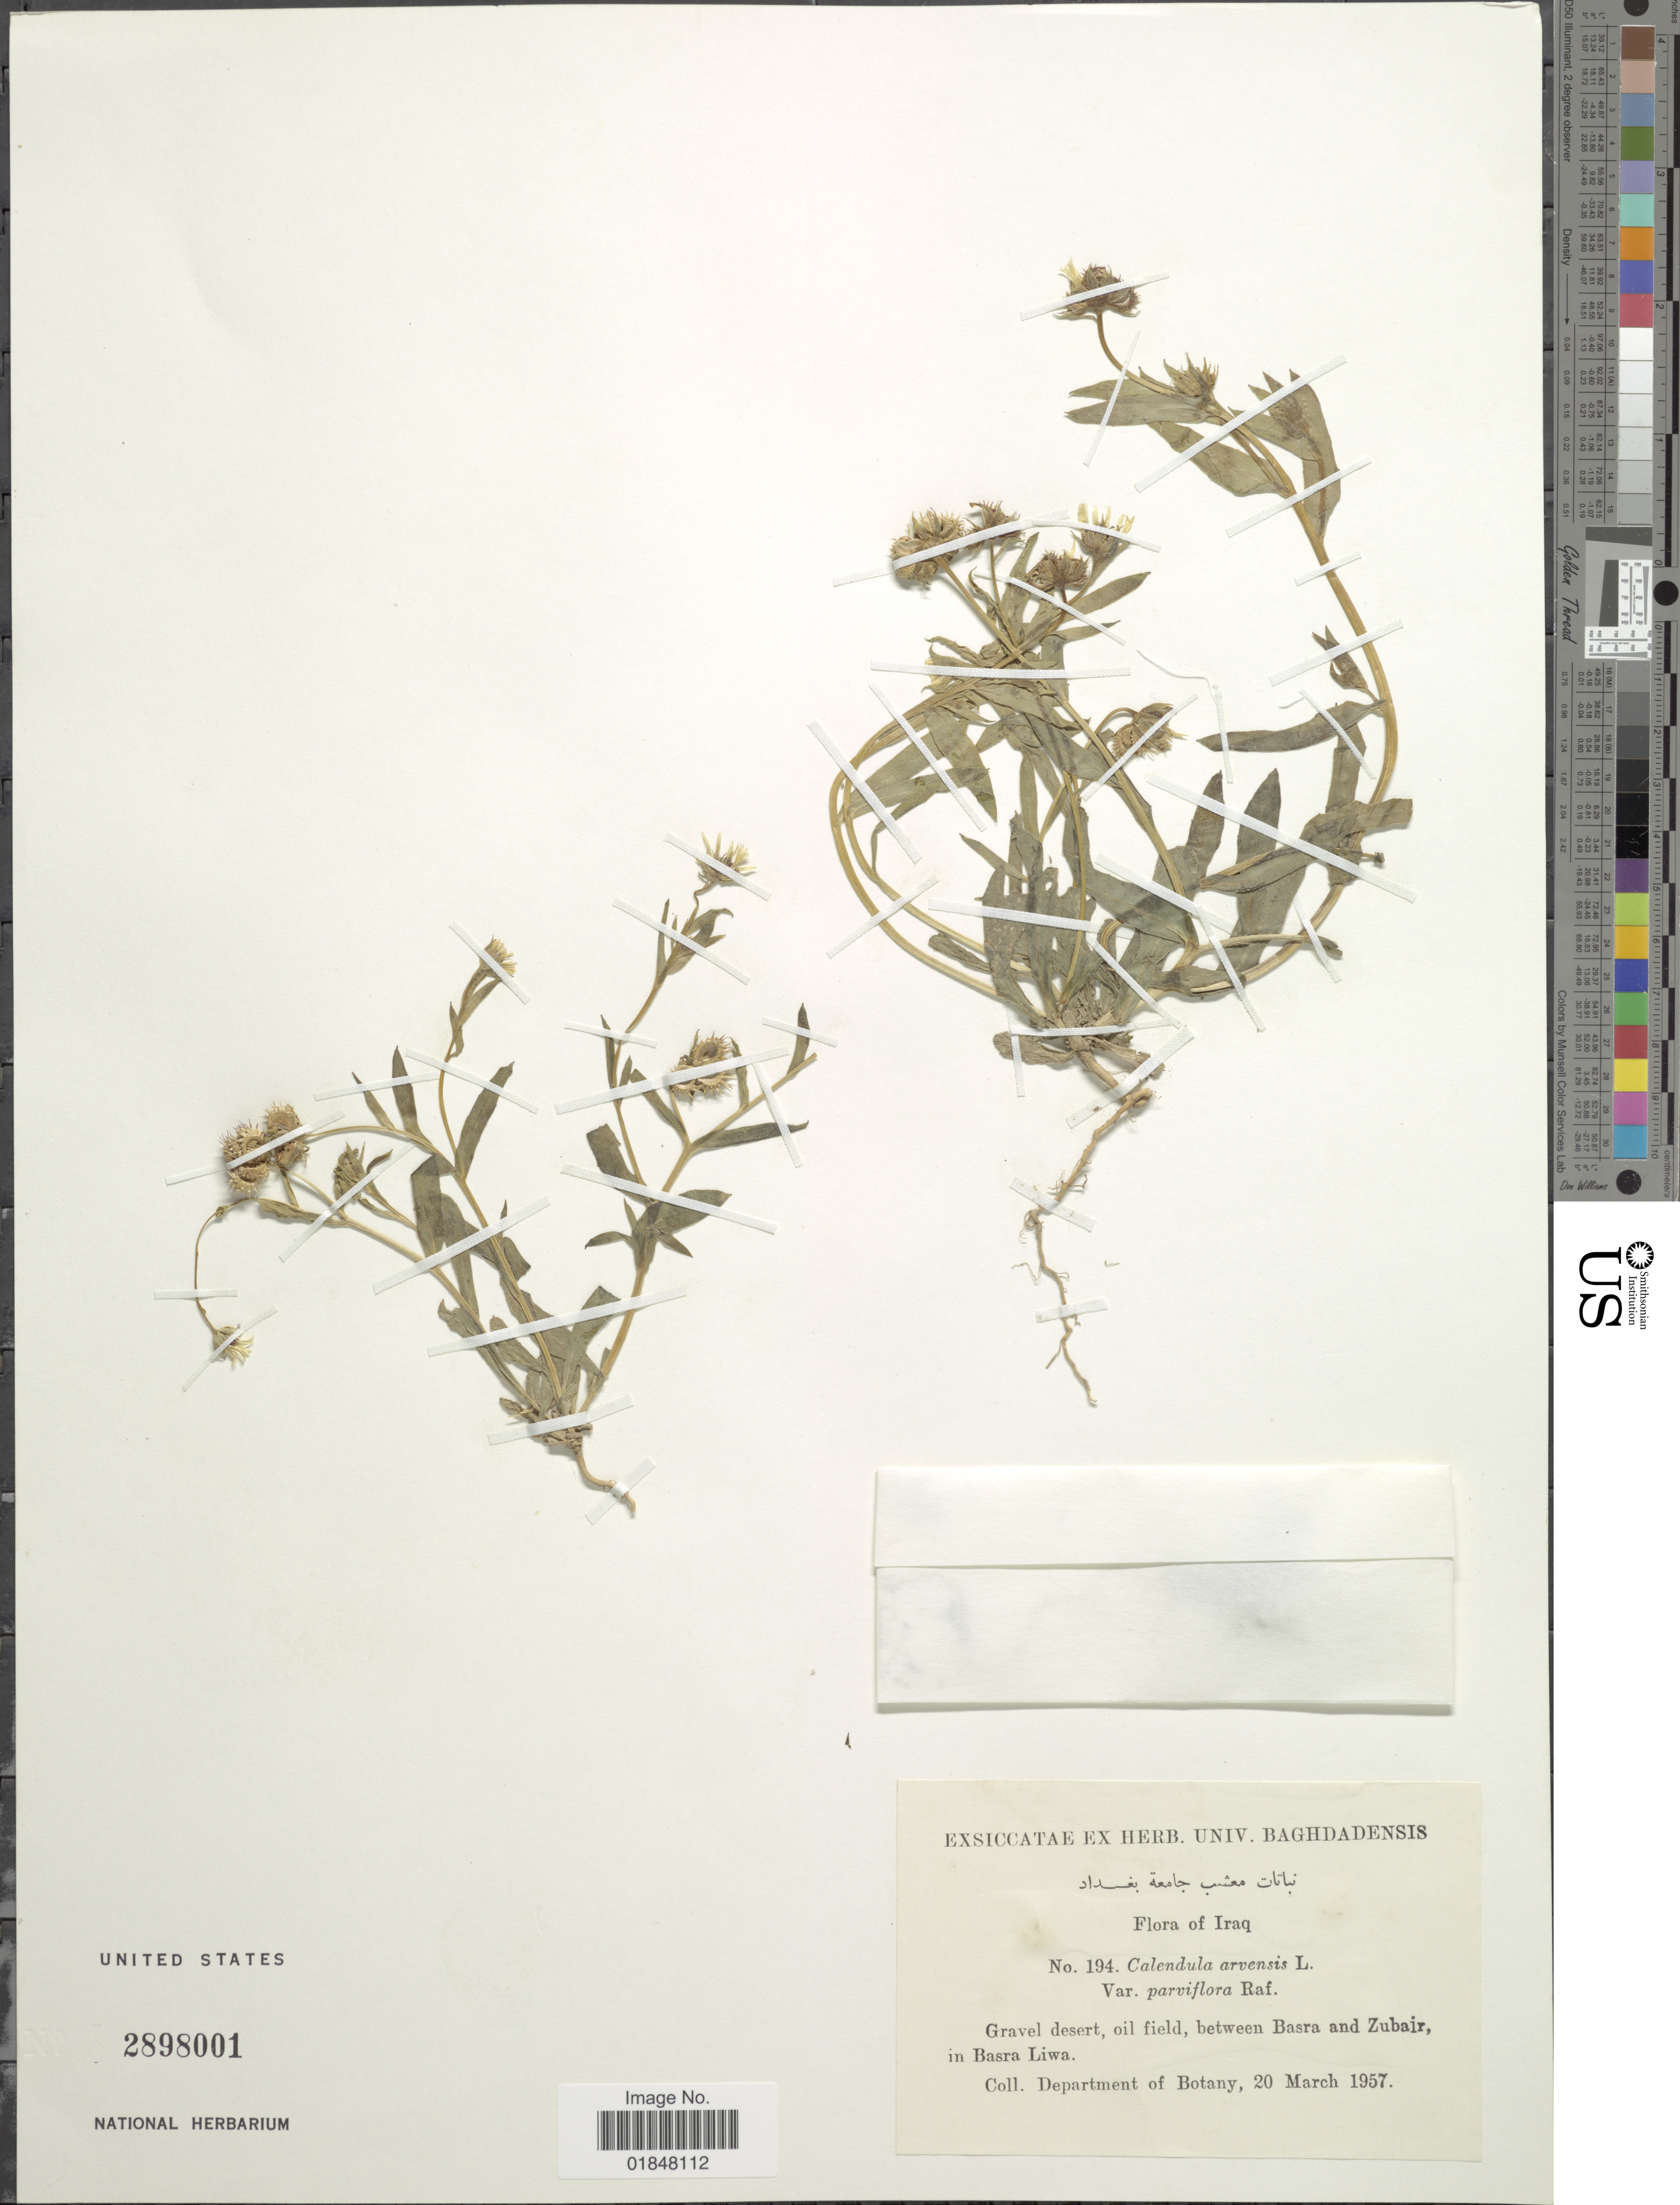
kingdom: Plantae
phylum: Tracheophyta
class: Magnoliopsida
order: Asterales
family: Asteraceae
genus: Calendula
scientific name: Calendula arvensis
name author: L.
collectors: Department of Botany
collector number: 194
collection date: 1957-03-20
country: Iraq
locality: Gravel desert, oil field, between Basra and Zubair, in Basra Liwa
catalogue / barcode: US 2898001